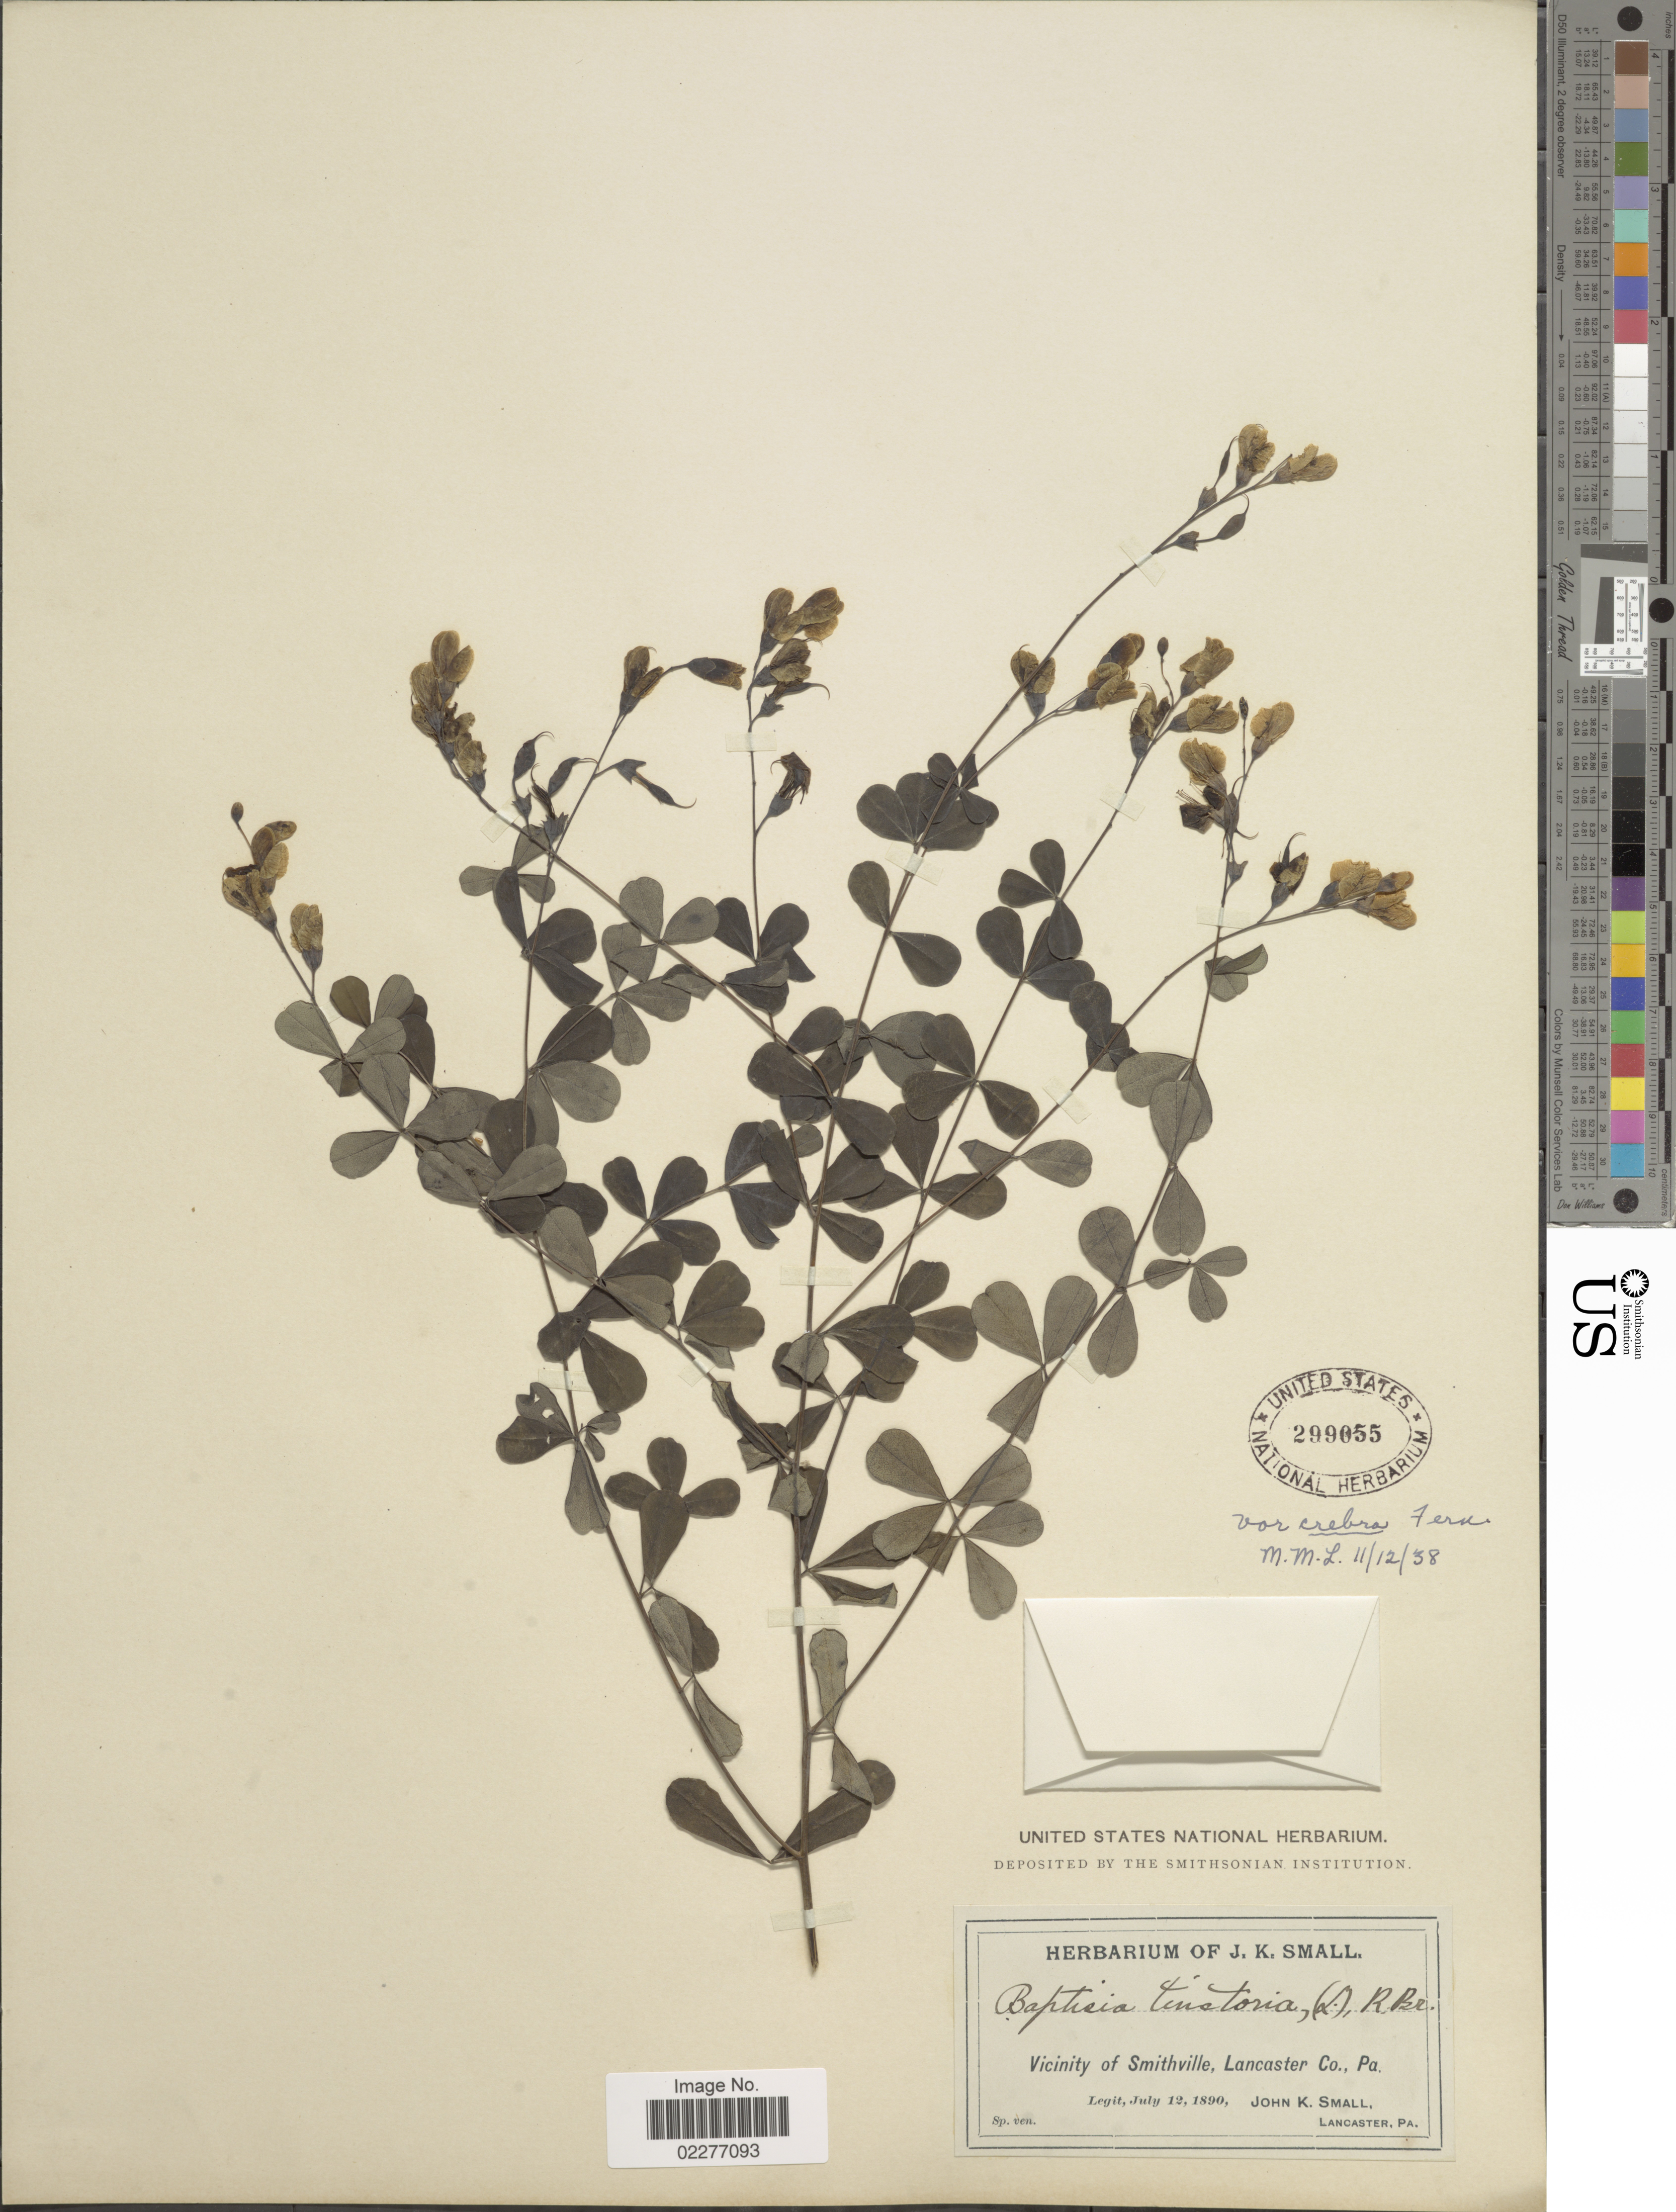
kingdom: Plantae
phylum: Tracheophyta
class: Magnoliopsida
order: Fabales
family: Fabaceae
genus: Baptisia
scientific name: Baptisia tinctoria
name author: (L.) R. Br.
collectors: J. K. Small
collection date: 1890-07-12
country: United States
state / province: Pennsylvania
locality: Vicinity of Smithville, Lancaster Co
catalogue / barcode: US 299055